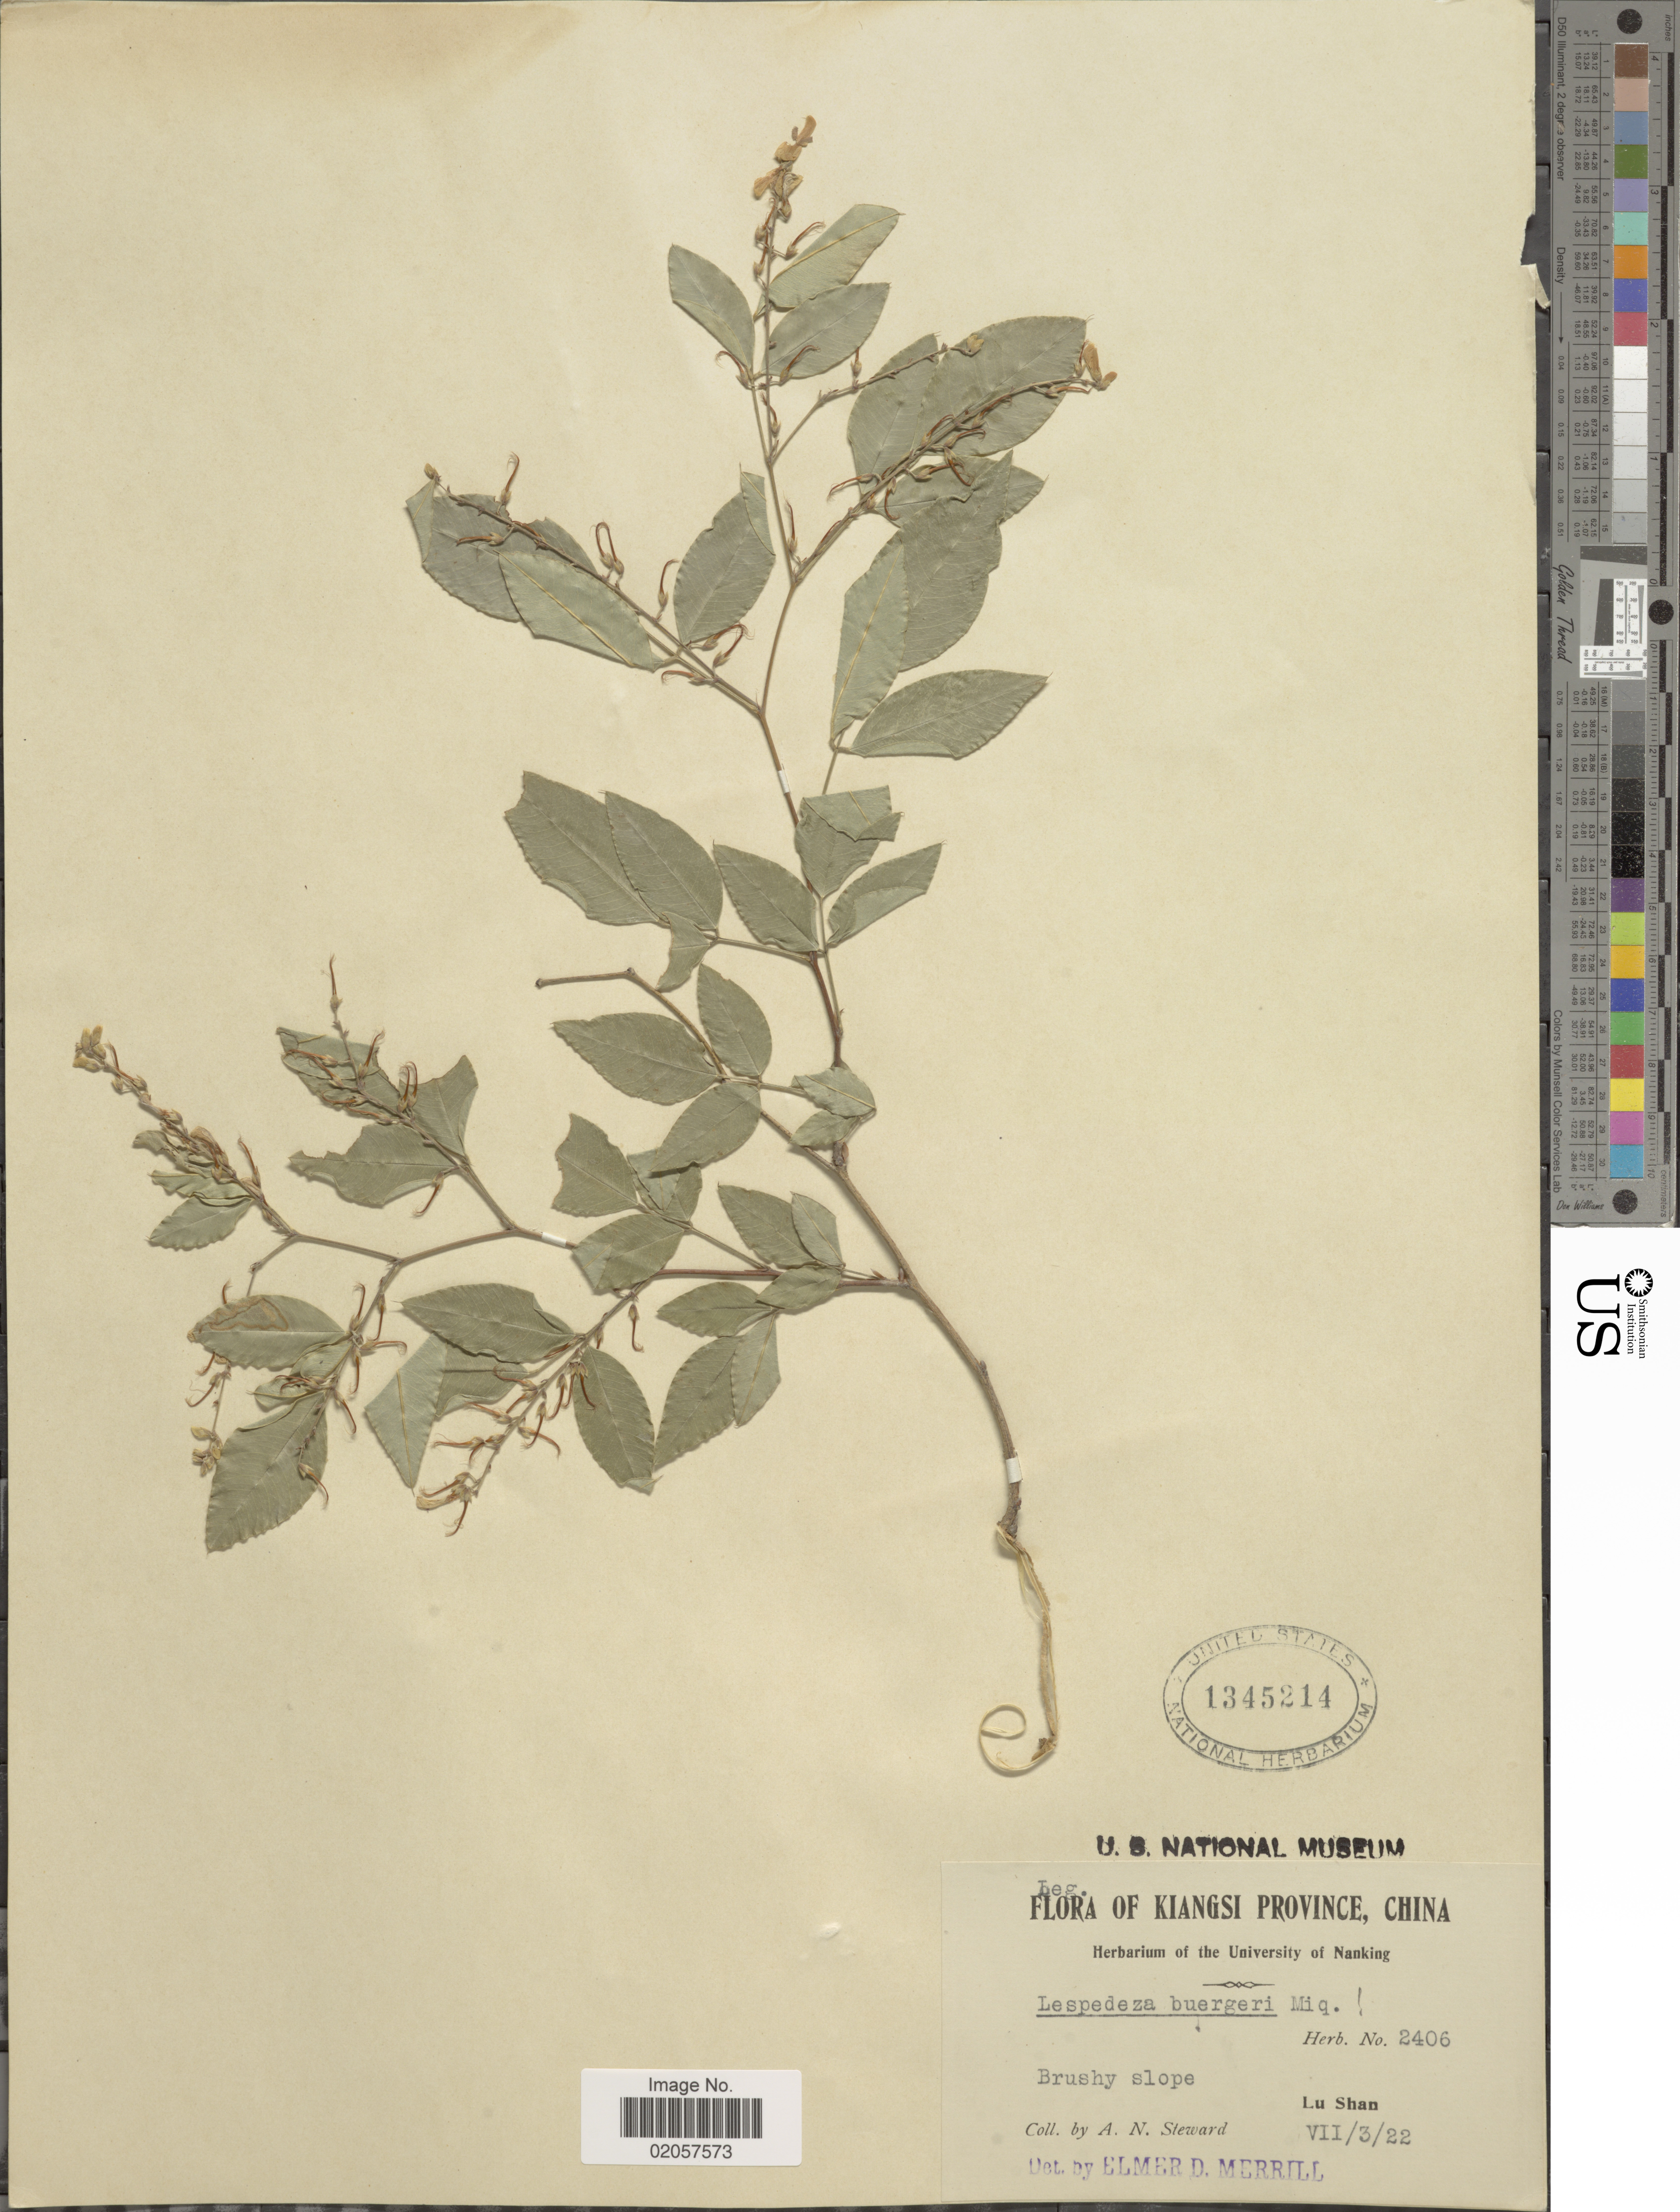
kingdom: Plantae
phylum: Tracheophyta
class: Magnoliopsida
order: Fabales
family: Fabaceae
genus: Lespedeza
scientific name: Lespedeza buergeri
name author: Miq.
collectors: A. N. Steward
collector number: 2406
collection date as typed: Transcribed d/m/y: 3/7/22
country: China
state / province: Jiangxi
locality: Kiangsi Province, China. Brushy slope. Lu Shan.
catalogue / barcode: US 1345214